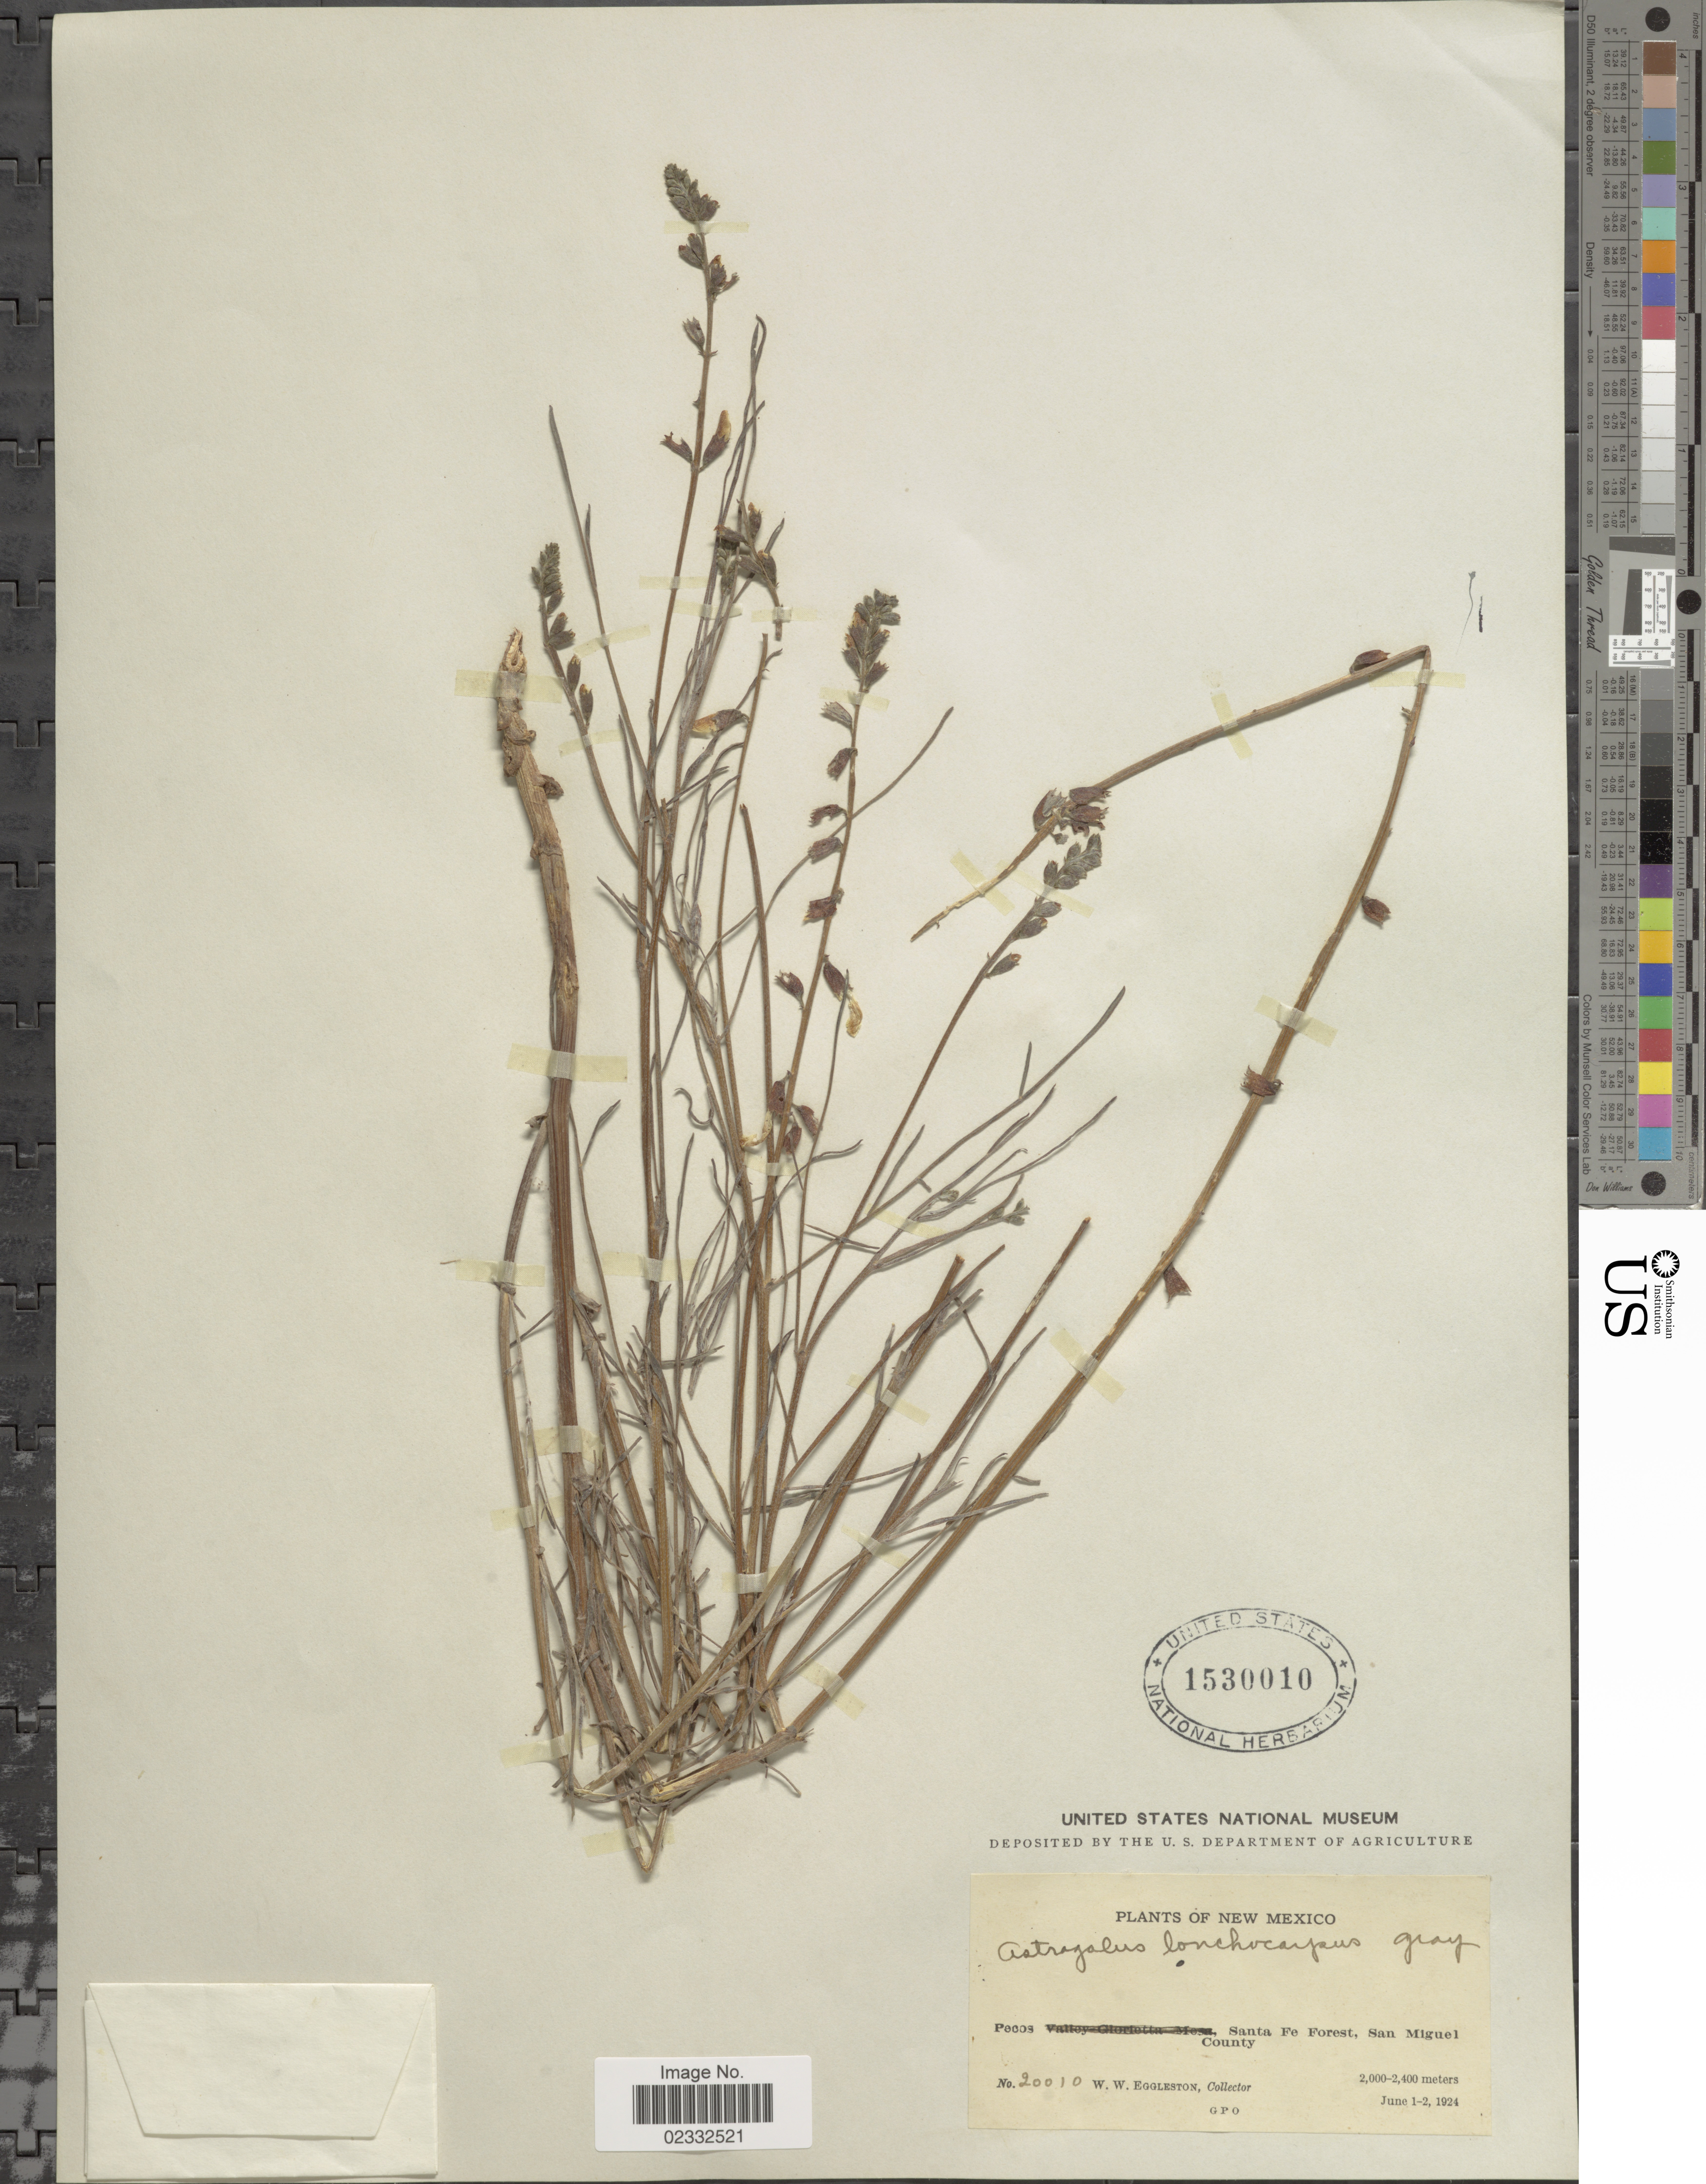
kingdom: Plantae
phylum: Tracheophyta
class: Magnoliopsida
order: Fabales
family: Fabaceae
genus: Astragalus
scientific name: Astragalus lonchocarpus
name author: Torr.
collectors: W. W. Eggleston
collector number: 20010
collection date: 1924-06-01/1924-06-02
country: United States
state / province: New Mexico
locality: Pecos, Santa Fe Forest, San Miguel County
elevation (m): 2000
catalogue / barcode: US 1530010